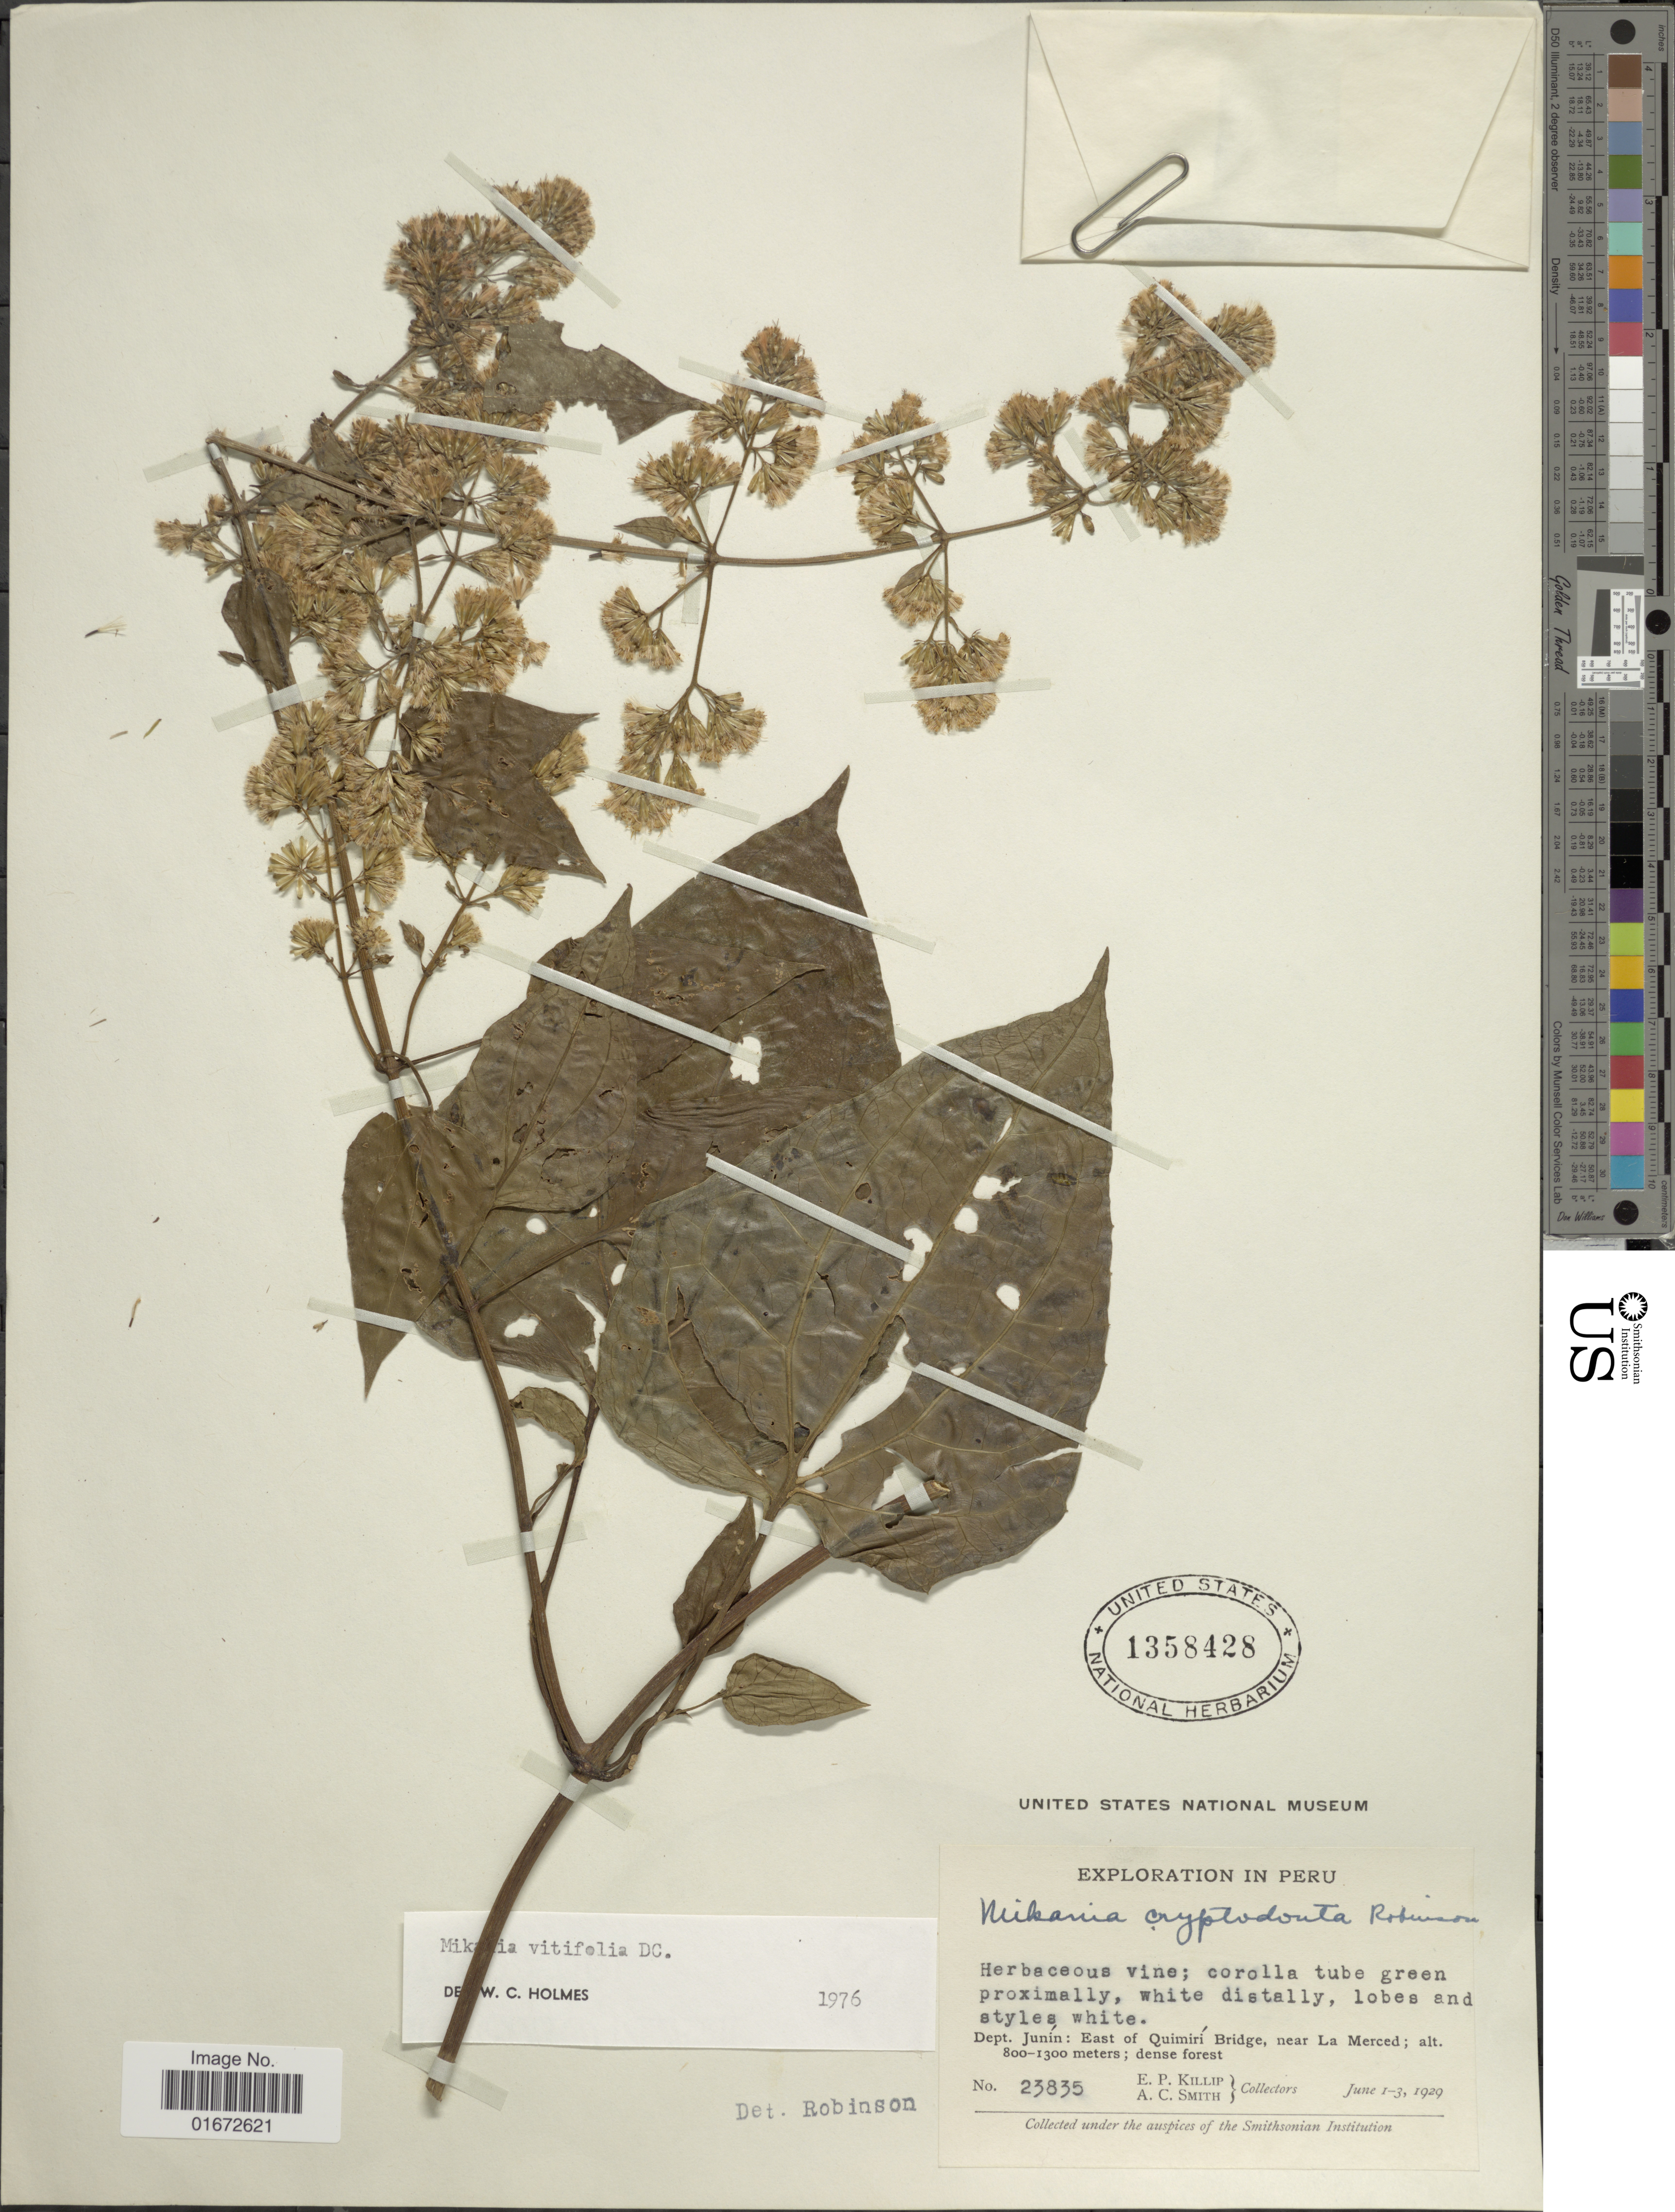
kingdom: Plantae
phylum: Tracheophyta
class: Magnoliopsida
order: Asterales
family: Asteraceae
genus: Mikania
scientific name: Mikania vitifolia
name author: DC.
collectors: E. P. Killip & A. C. Smith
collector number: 23835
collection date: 1929-06-01/1929-06-03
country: Peru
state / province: Junín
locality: Dept. Junín: East of Quimirí Bridge, near La Merced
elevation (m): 800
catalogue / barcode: US 1358428